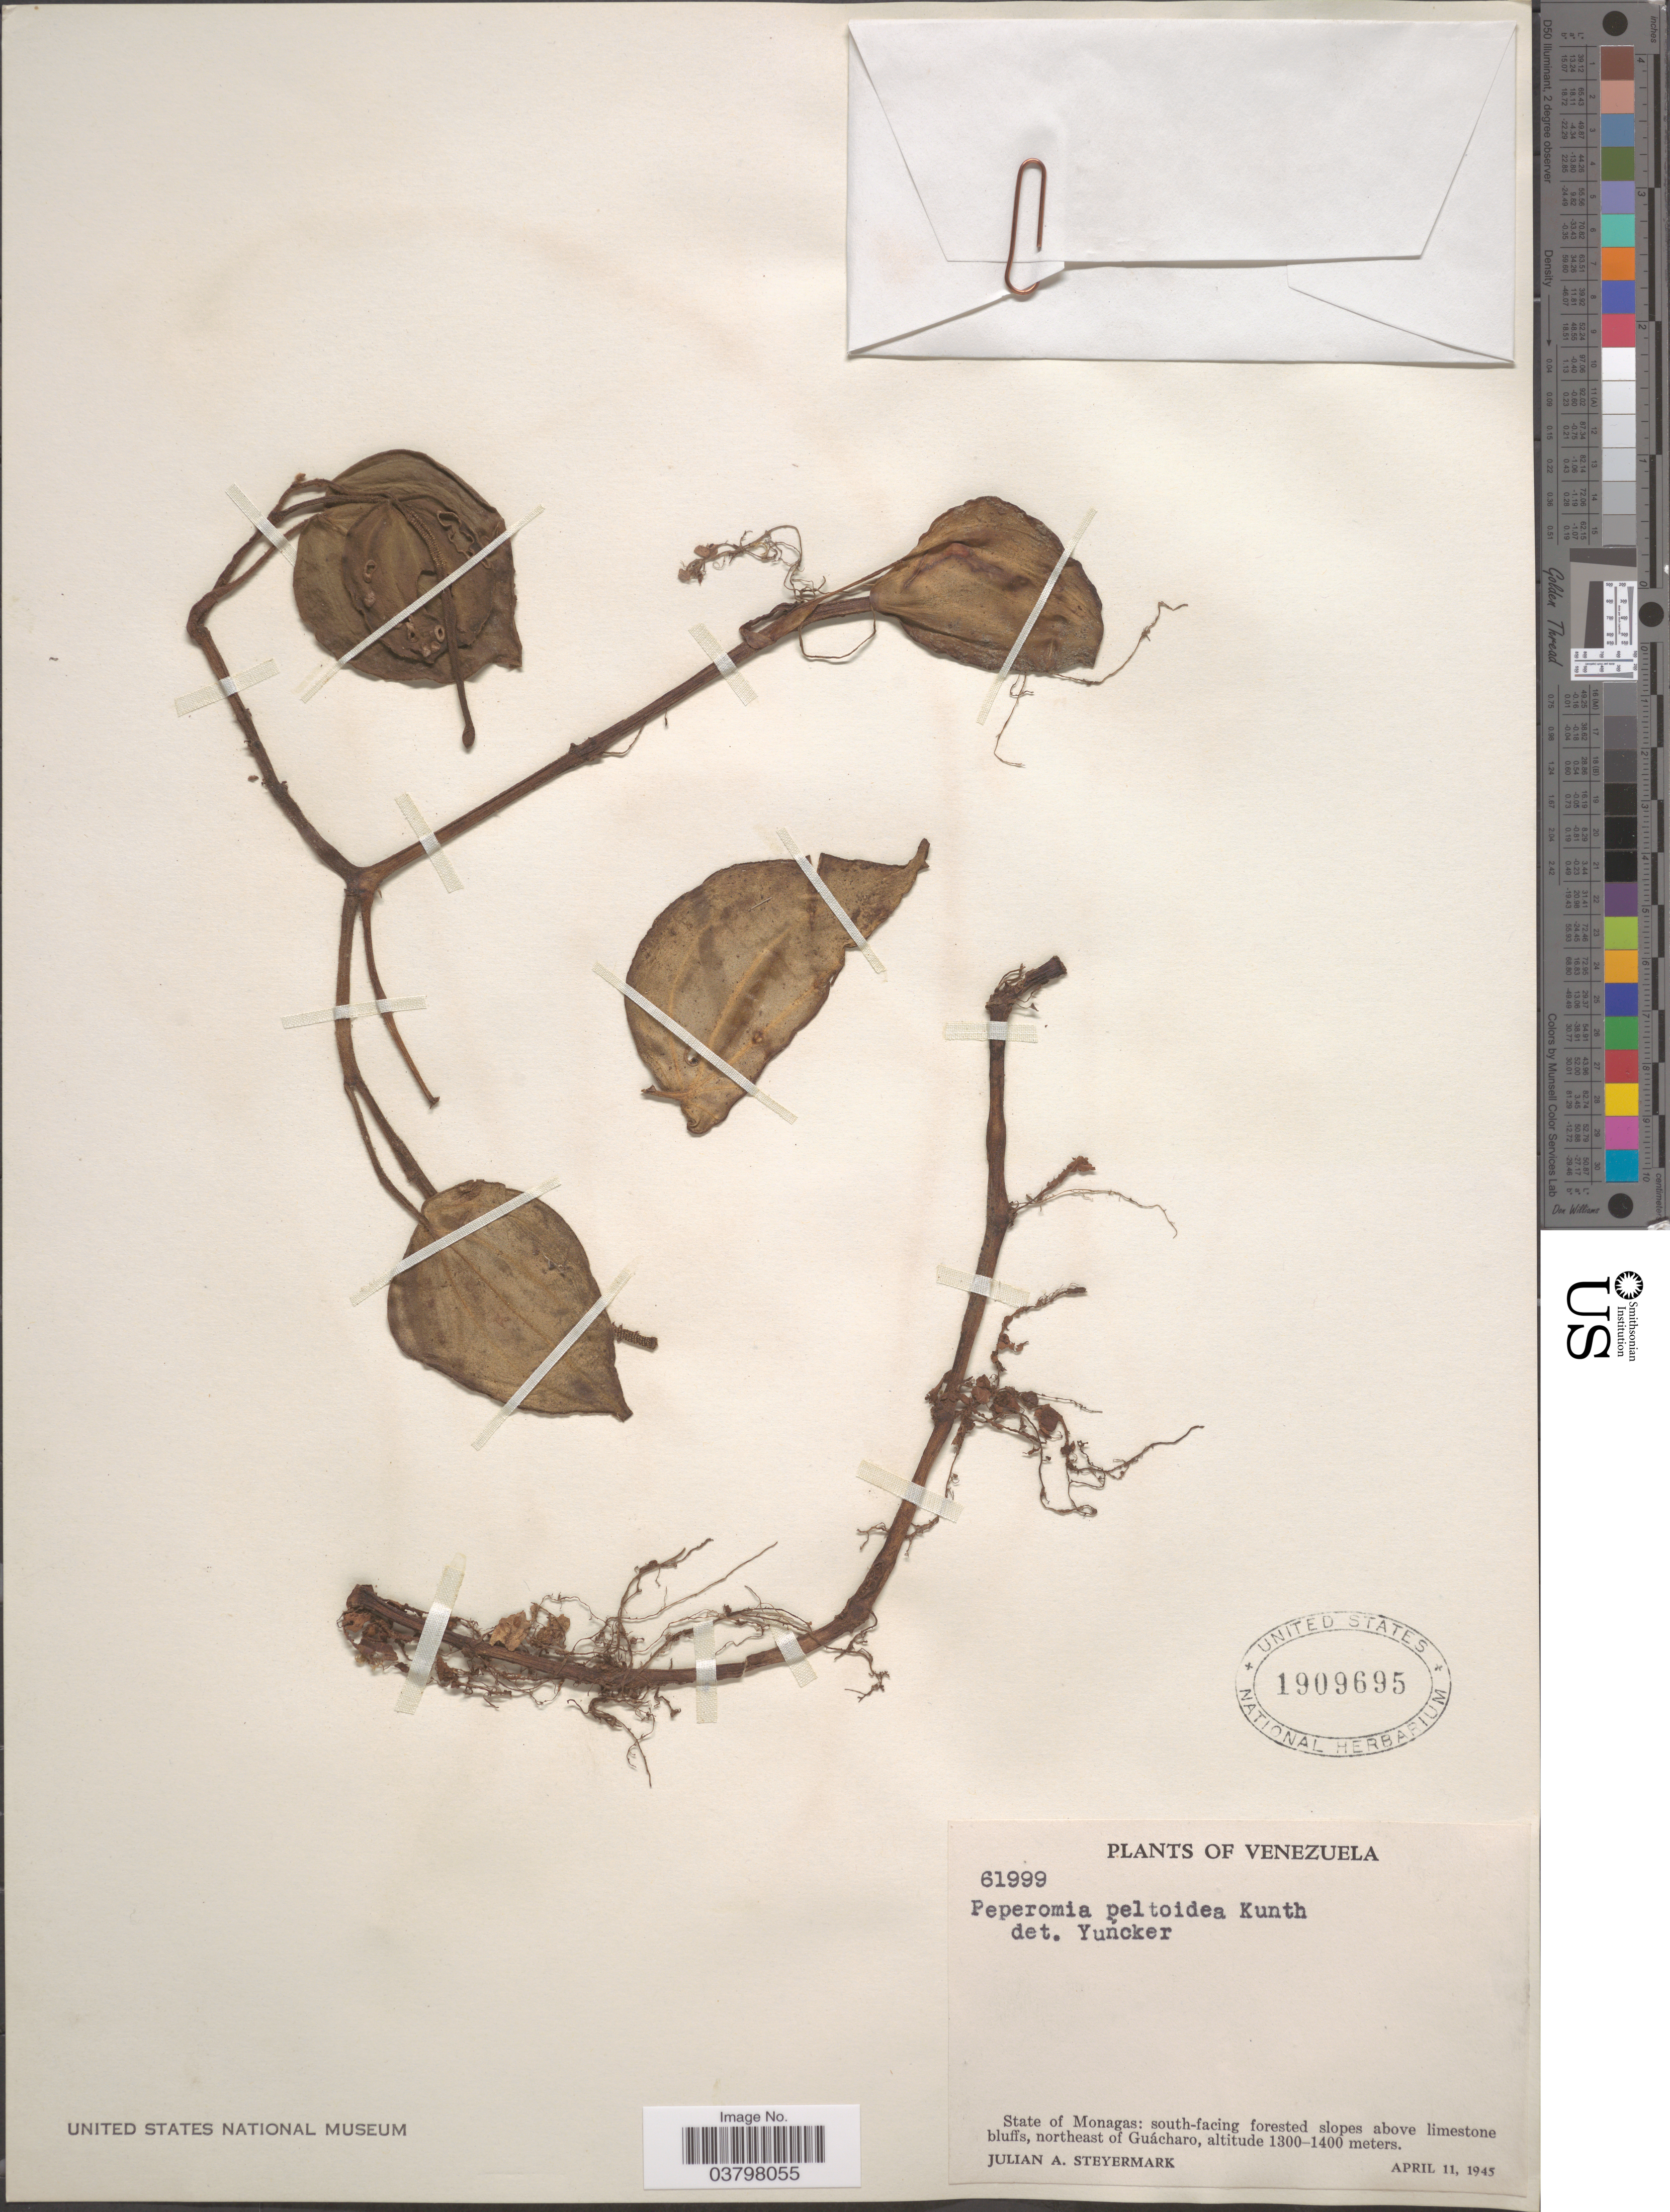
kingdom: Plantae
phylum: Tracheophyta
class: Magnoliopsida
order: Piperales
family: Piperaceae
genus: Peperomia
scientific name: Peperomia peltoidea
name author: Kunth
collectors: J. Steyermark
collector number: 61999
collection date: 1945-04-11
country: Venezuela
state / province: Monagas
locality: South-facing forested slopes above limestone bluffs, northeast of Guácharo.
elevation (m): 1300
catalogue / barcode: US 1909695